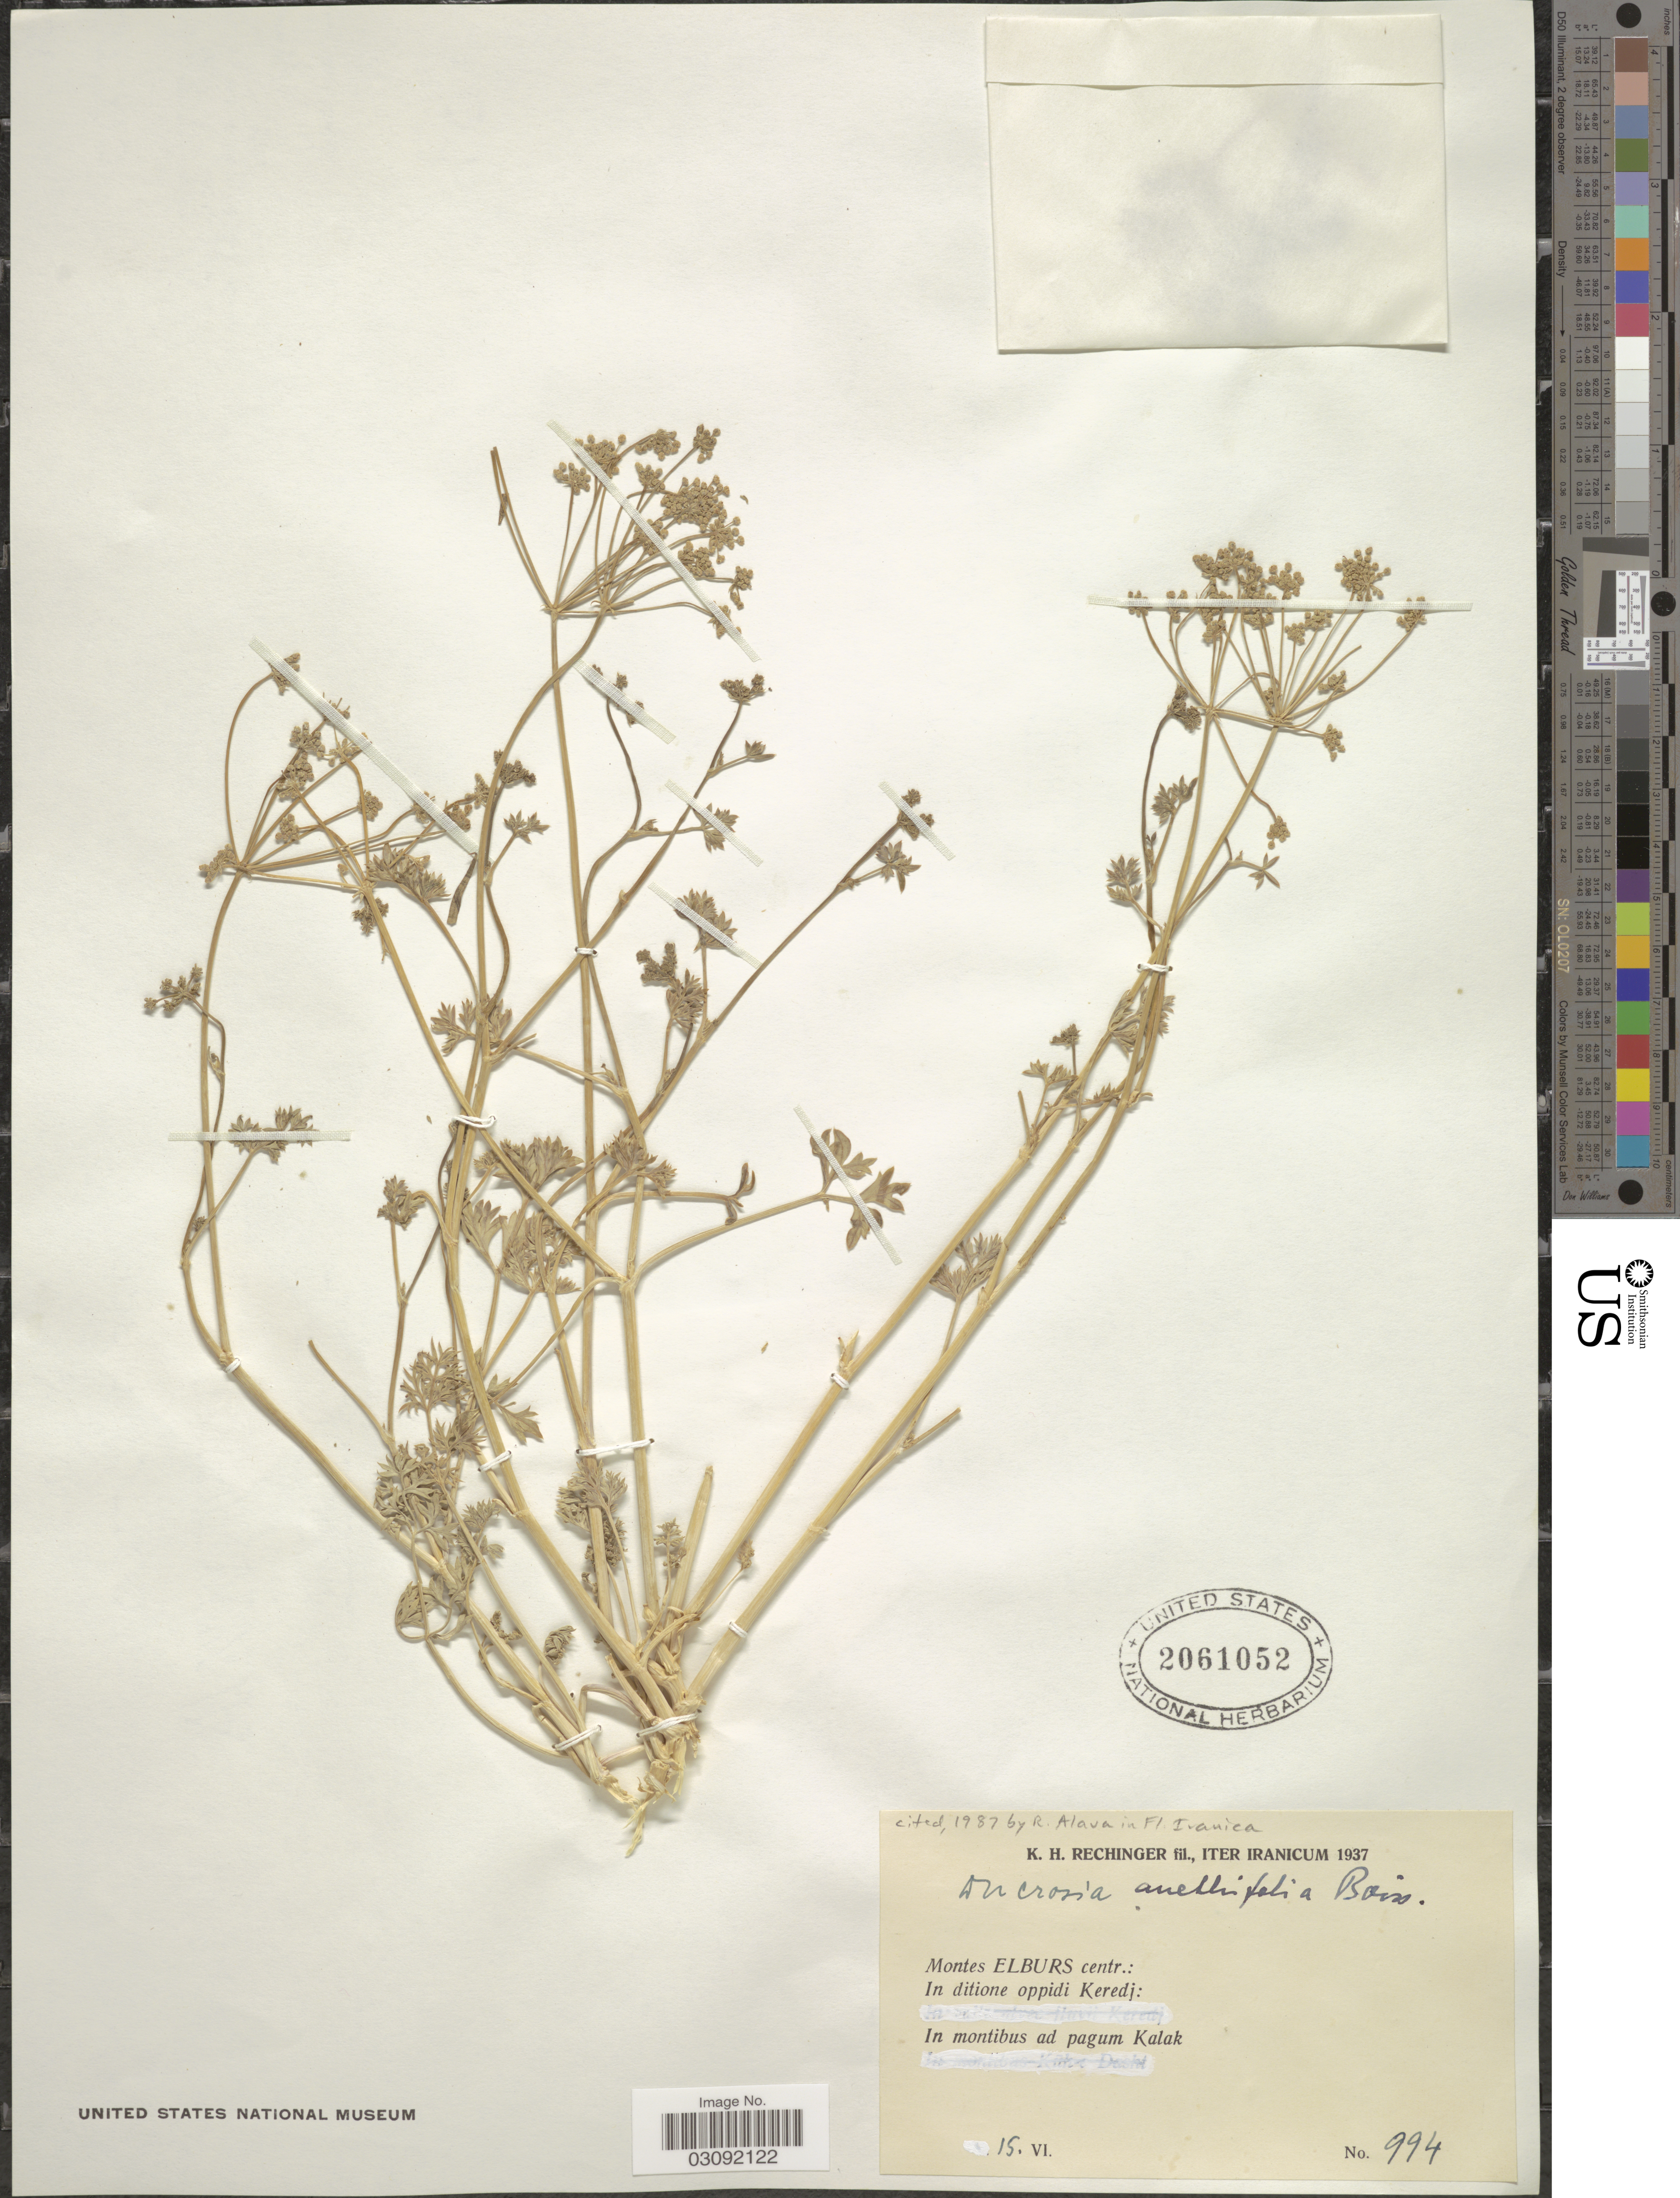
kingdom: Plantae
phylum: Tracheophyta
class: Magnoliopsida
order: Apiales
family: Apiaceae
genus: Ducrosia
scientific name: Ducrosia anethifolia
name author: (DC.) Boiss.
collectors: K. H. Rechinger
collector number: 994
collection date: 1937-06-15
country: Iran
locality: Montes Elburs centr.: In ditione oppidi Keredj: In montibus ad pagum Kalak.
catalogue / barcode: US 2061052